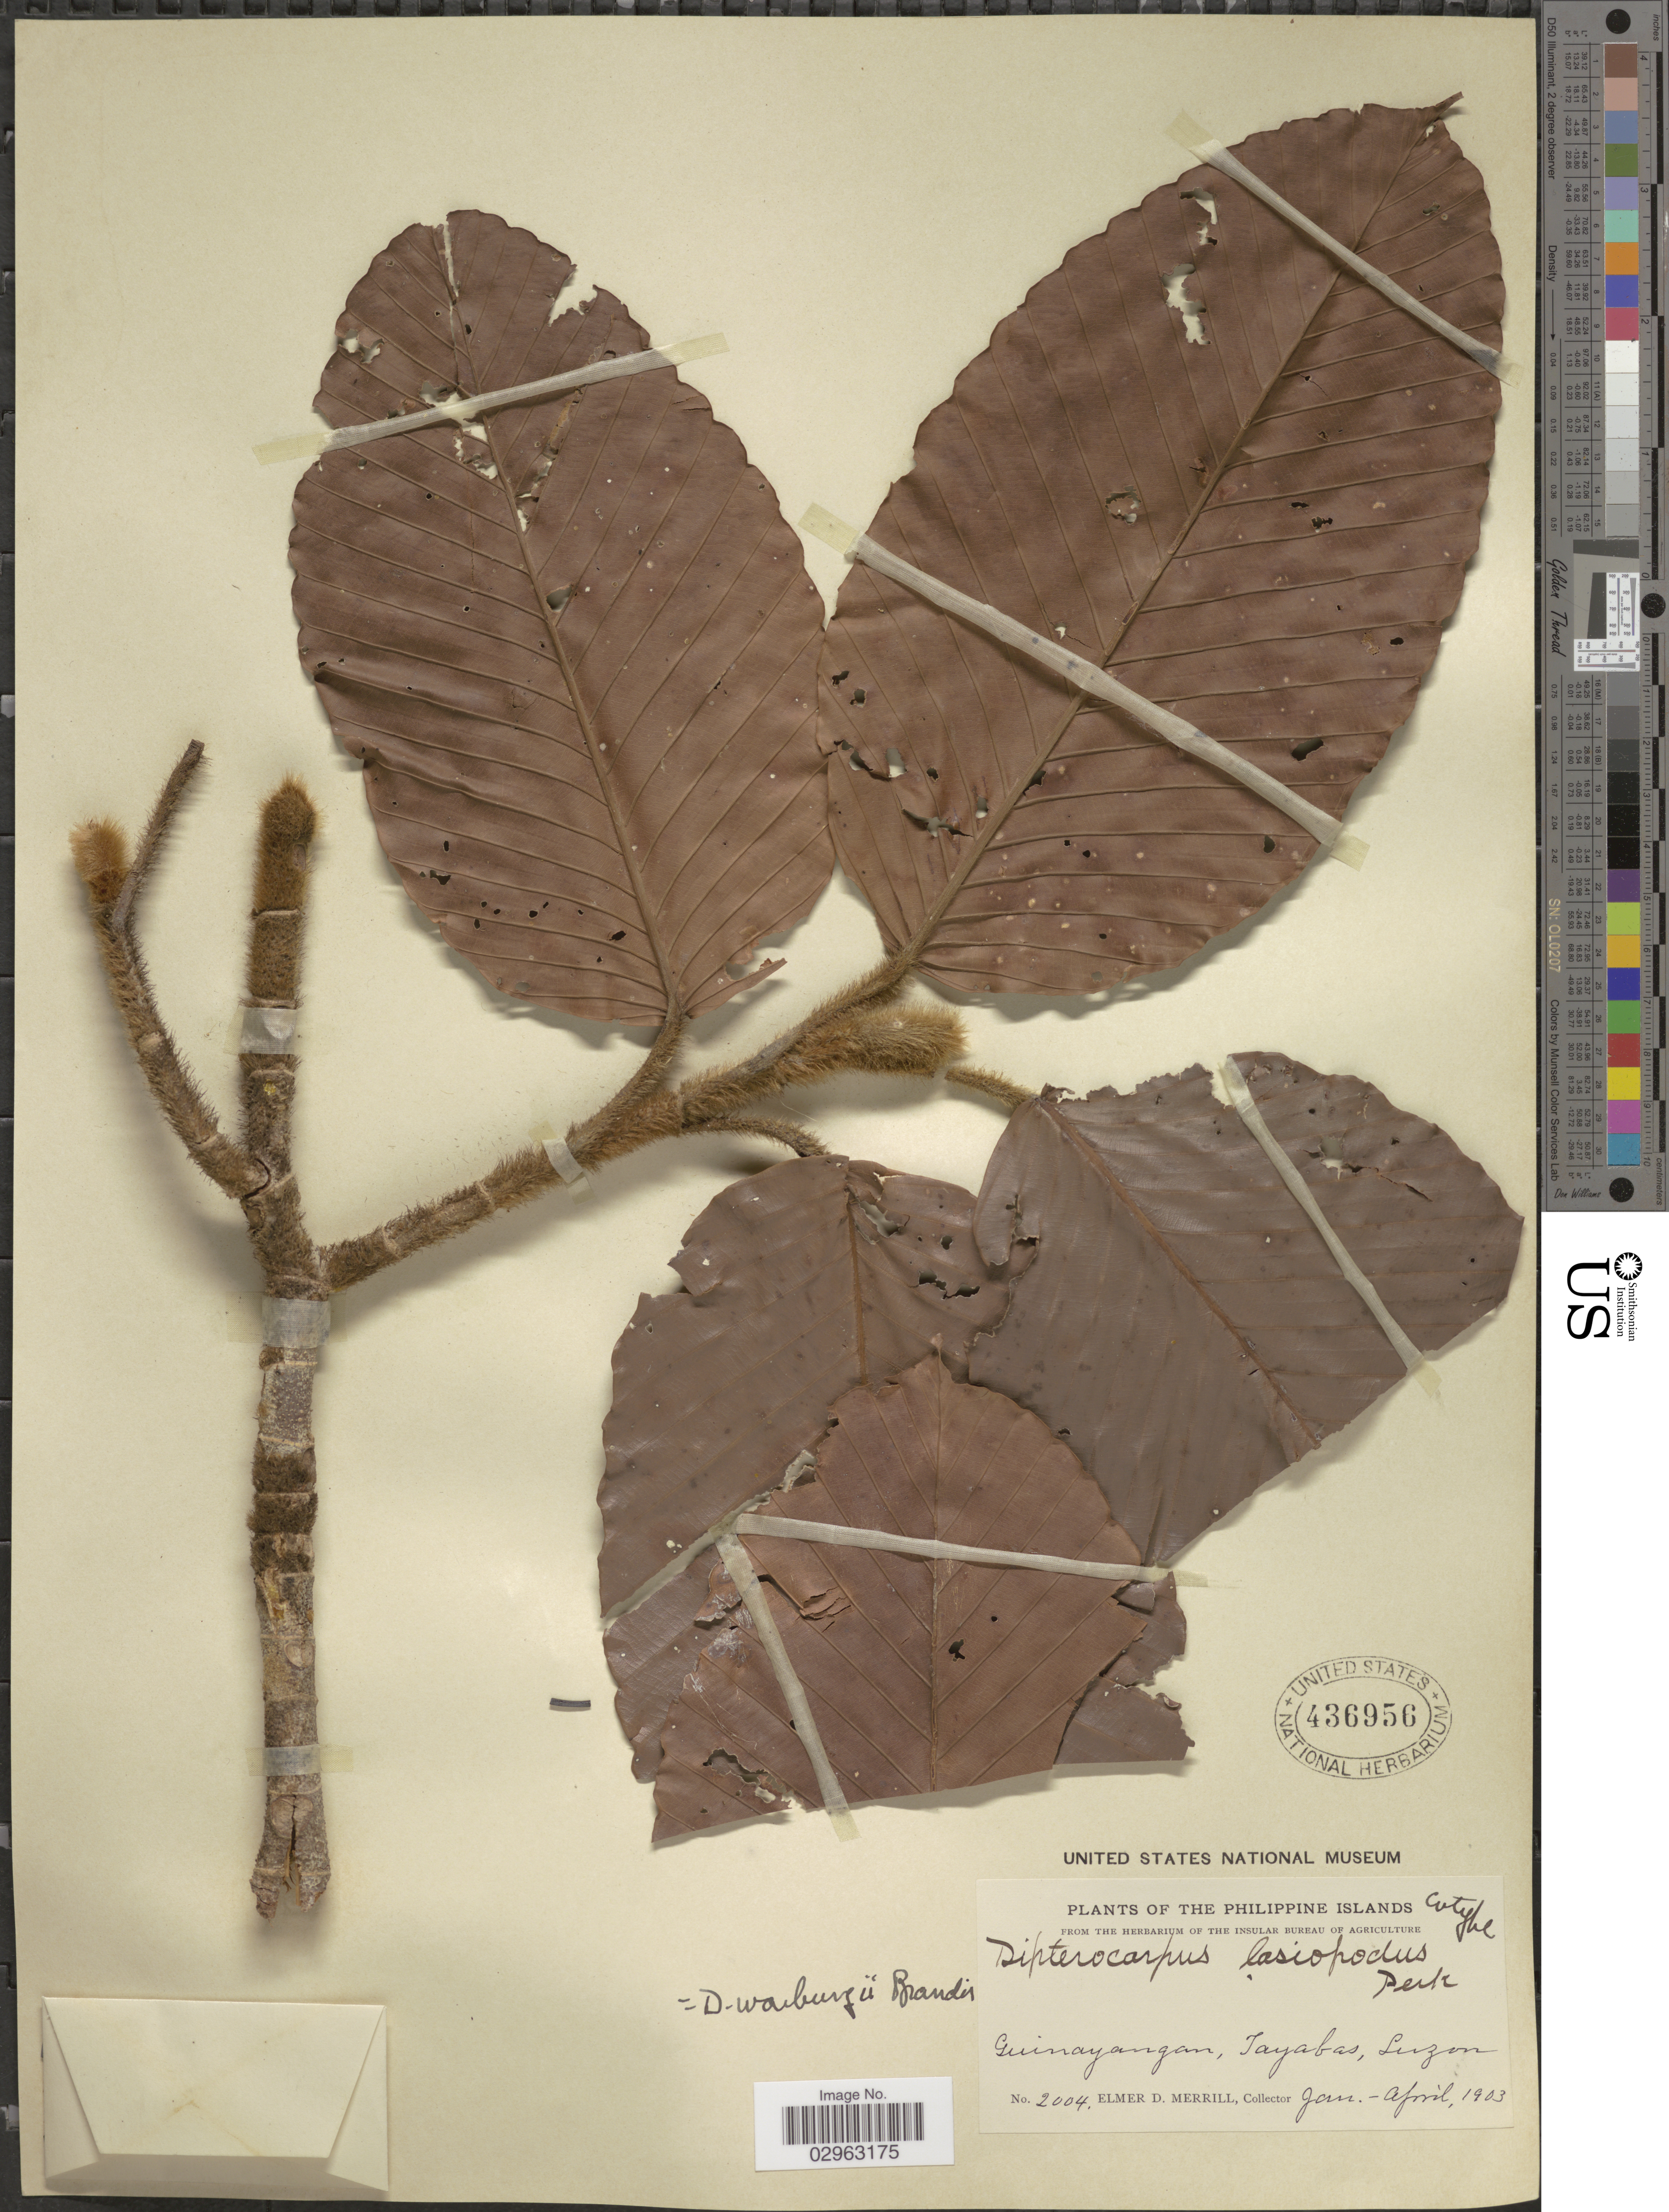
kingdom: Plantae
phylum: Tracheophyta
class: Magnoliopsida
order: Malvales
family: Dipterocarpaceae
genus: Dipterocarpus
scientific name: Dipterocarpus warburgii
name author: Brandis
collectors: E. D. Merrill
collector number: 2004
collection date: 1903-01/1903-04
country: Philippines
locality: Guinayangan, Tayabas, Luzon.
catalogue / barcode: US 736956